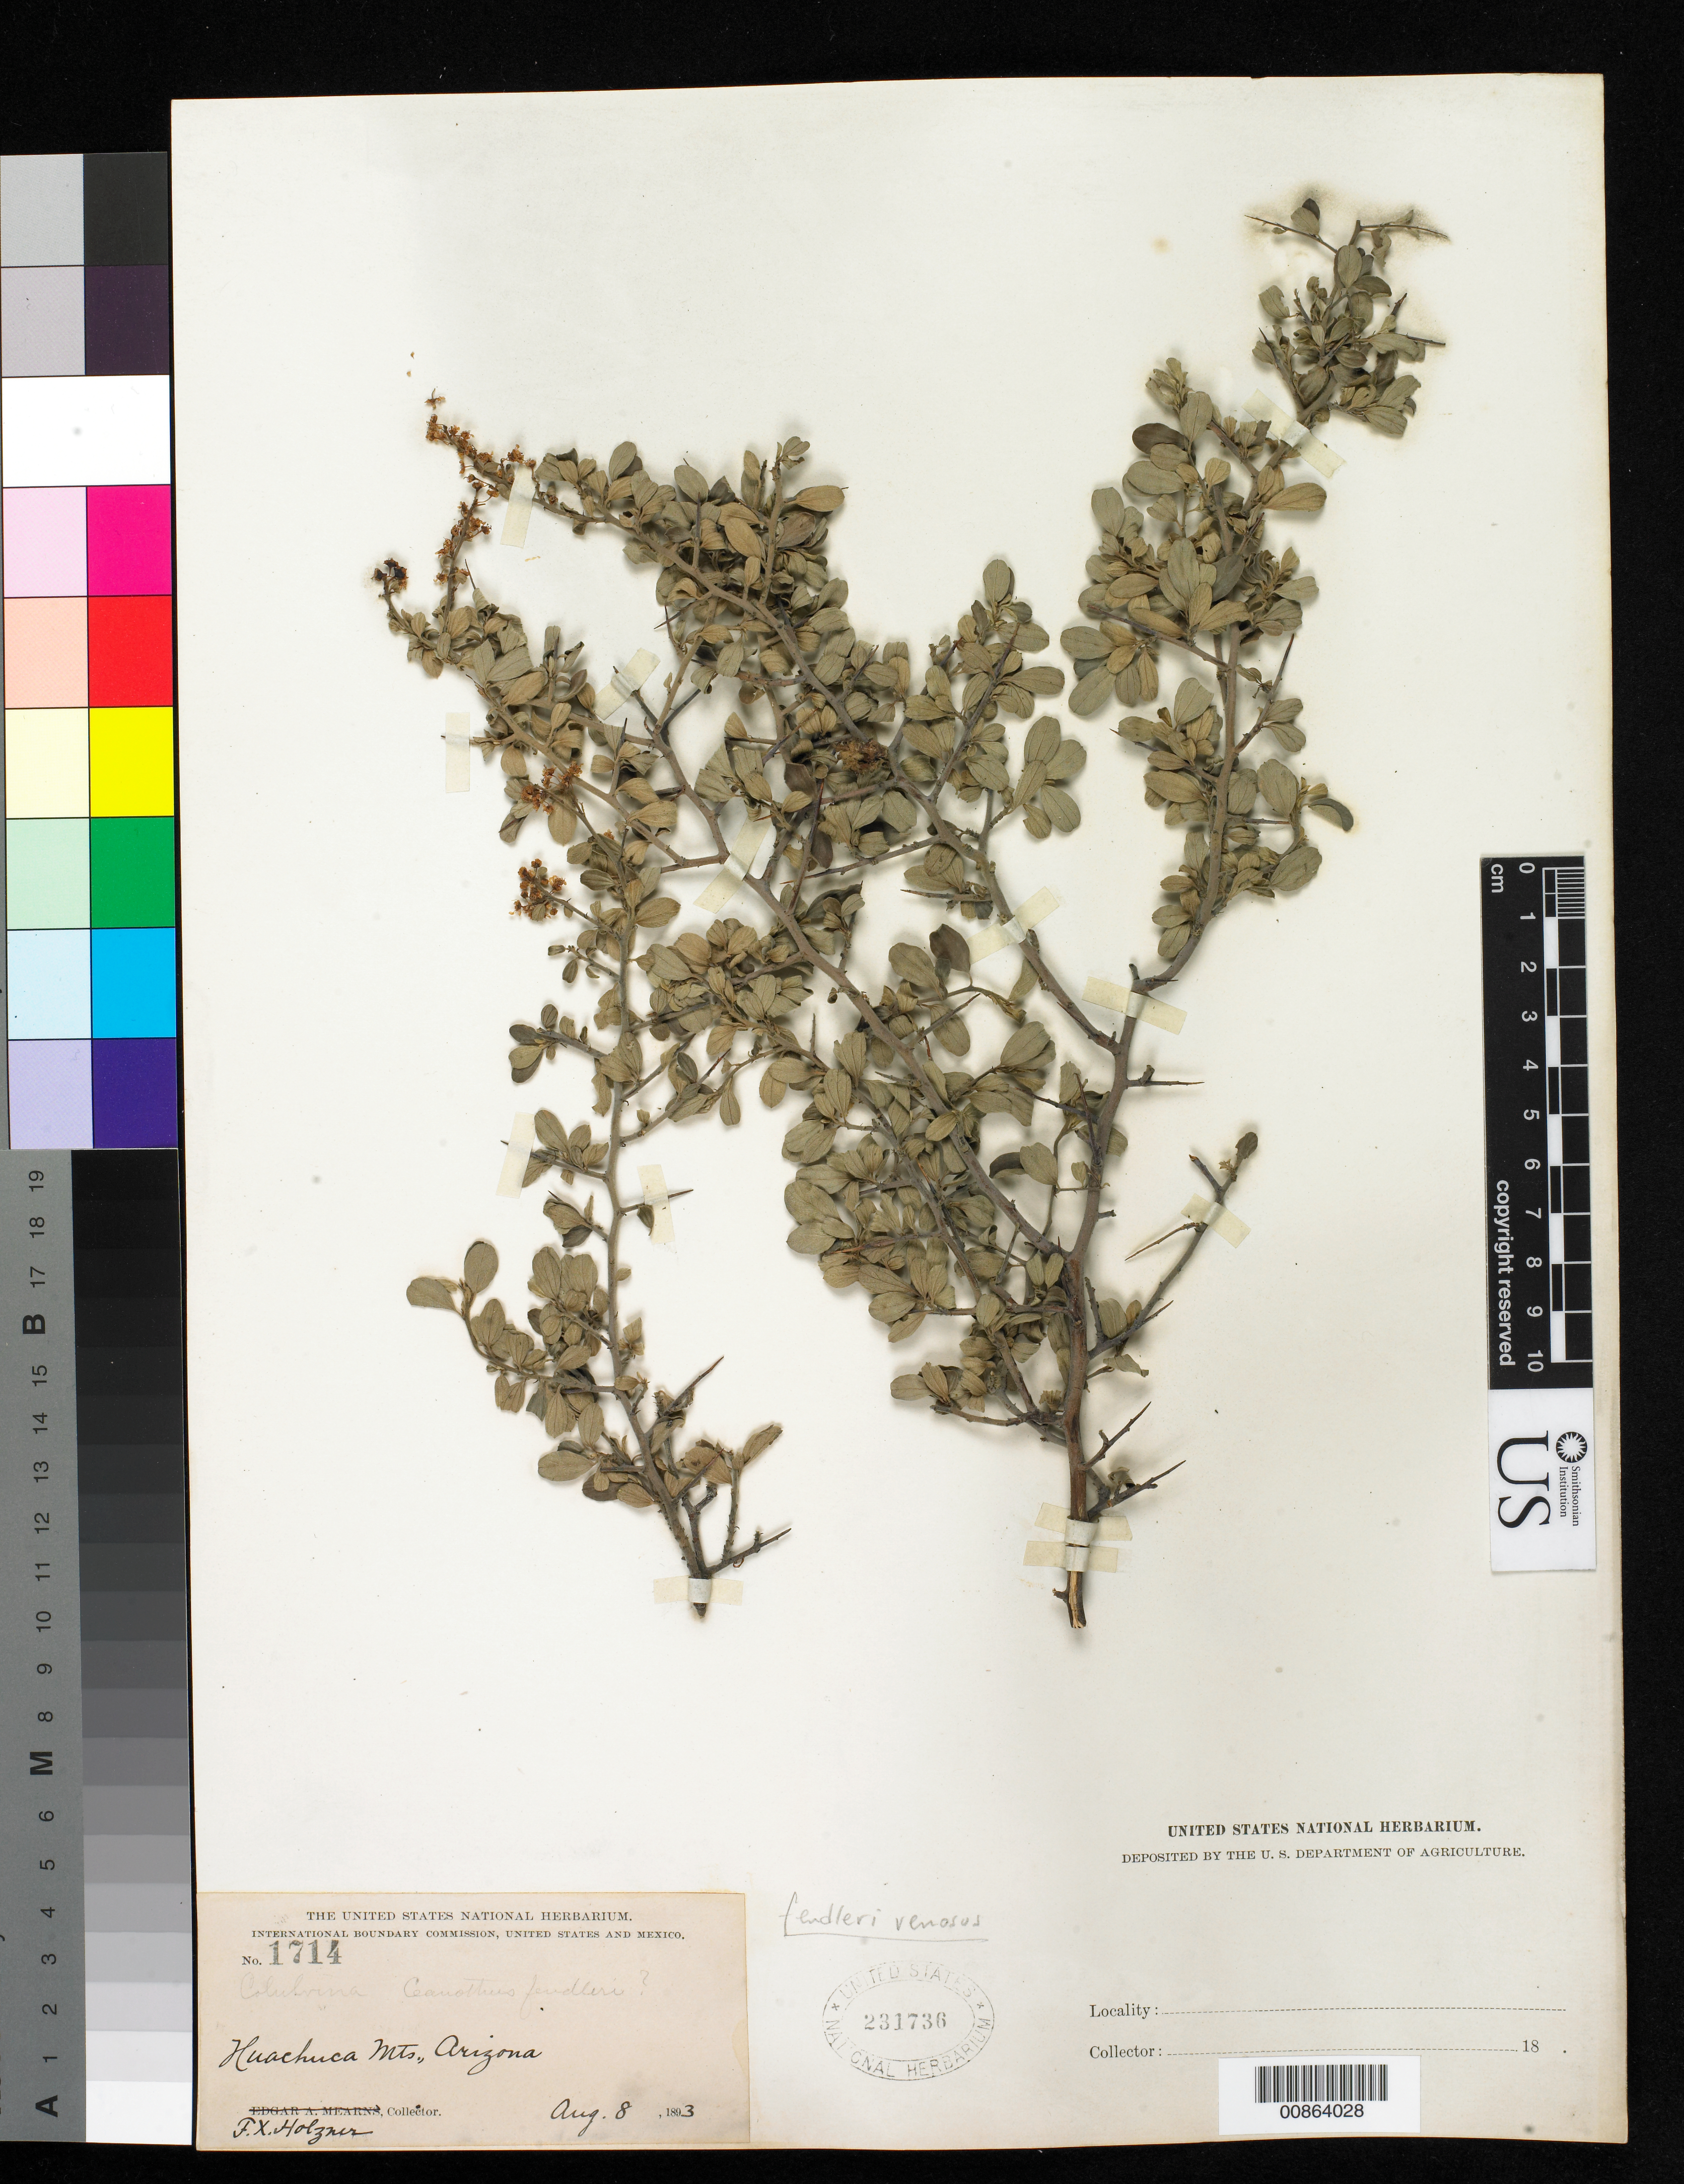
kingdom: Plantae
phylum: Tracheophyta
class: Magnoliopsida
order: Rosales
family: Rhamnaceae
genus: Ceanothus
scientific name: Ceanothus fendleri var. venosus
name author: (A. Gray) Trel.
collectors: F. X. Holzner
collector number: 1714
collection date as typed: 08 Aug 1893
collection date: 1893-08-08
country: United States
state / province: Arizona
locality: Huachuca Mts.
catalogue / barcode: US 231736